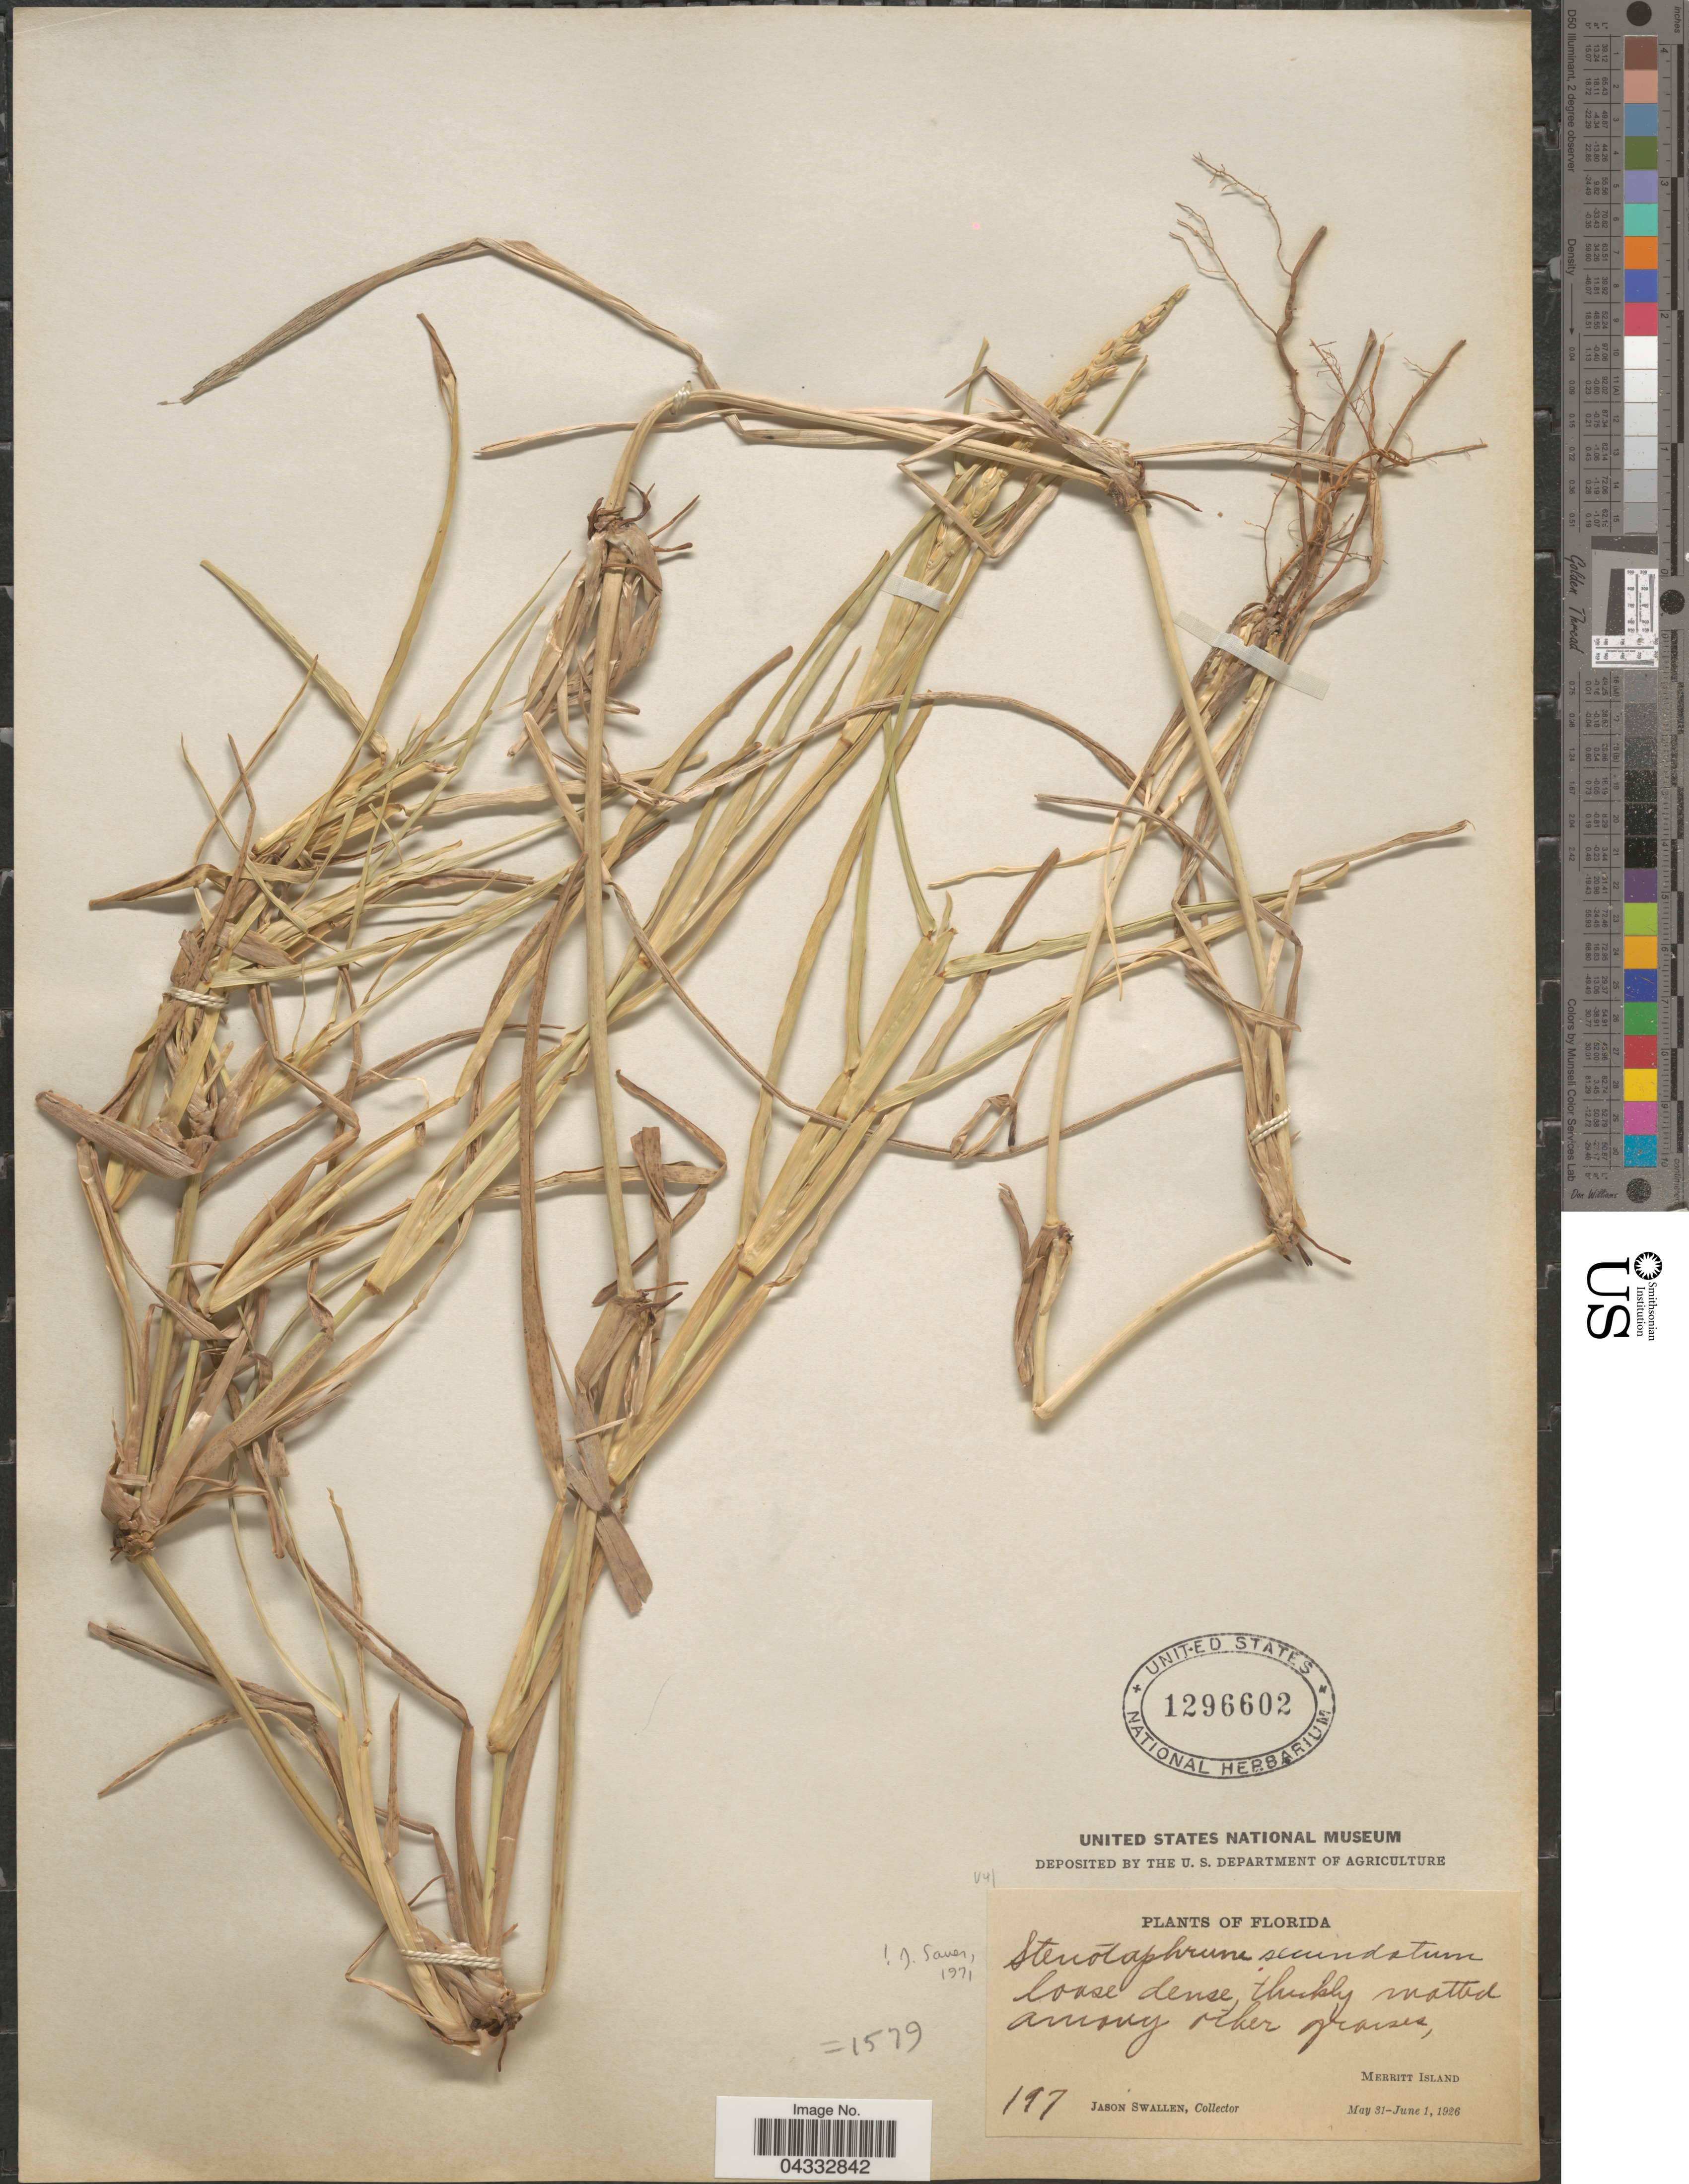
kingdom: Plantae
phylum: Tracheophyta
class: Liliopsida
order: Poales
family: Poaceae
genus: Stenotaphrum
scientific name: Stenotaphrum secundatum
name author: (Walter) Kuntze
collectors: J. R. Swallen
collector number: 197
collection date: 1926-05-31/1926-06-01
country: United States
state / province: Florida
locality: Merritt Island.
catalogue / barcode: US 1296602